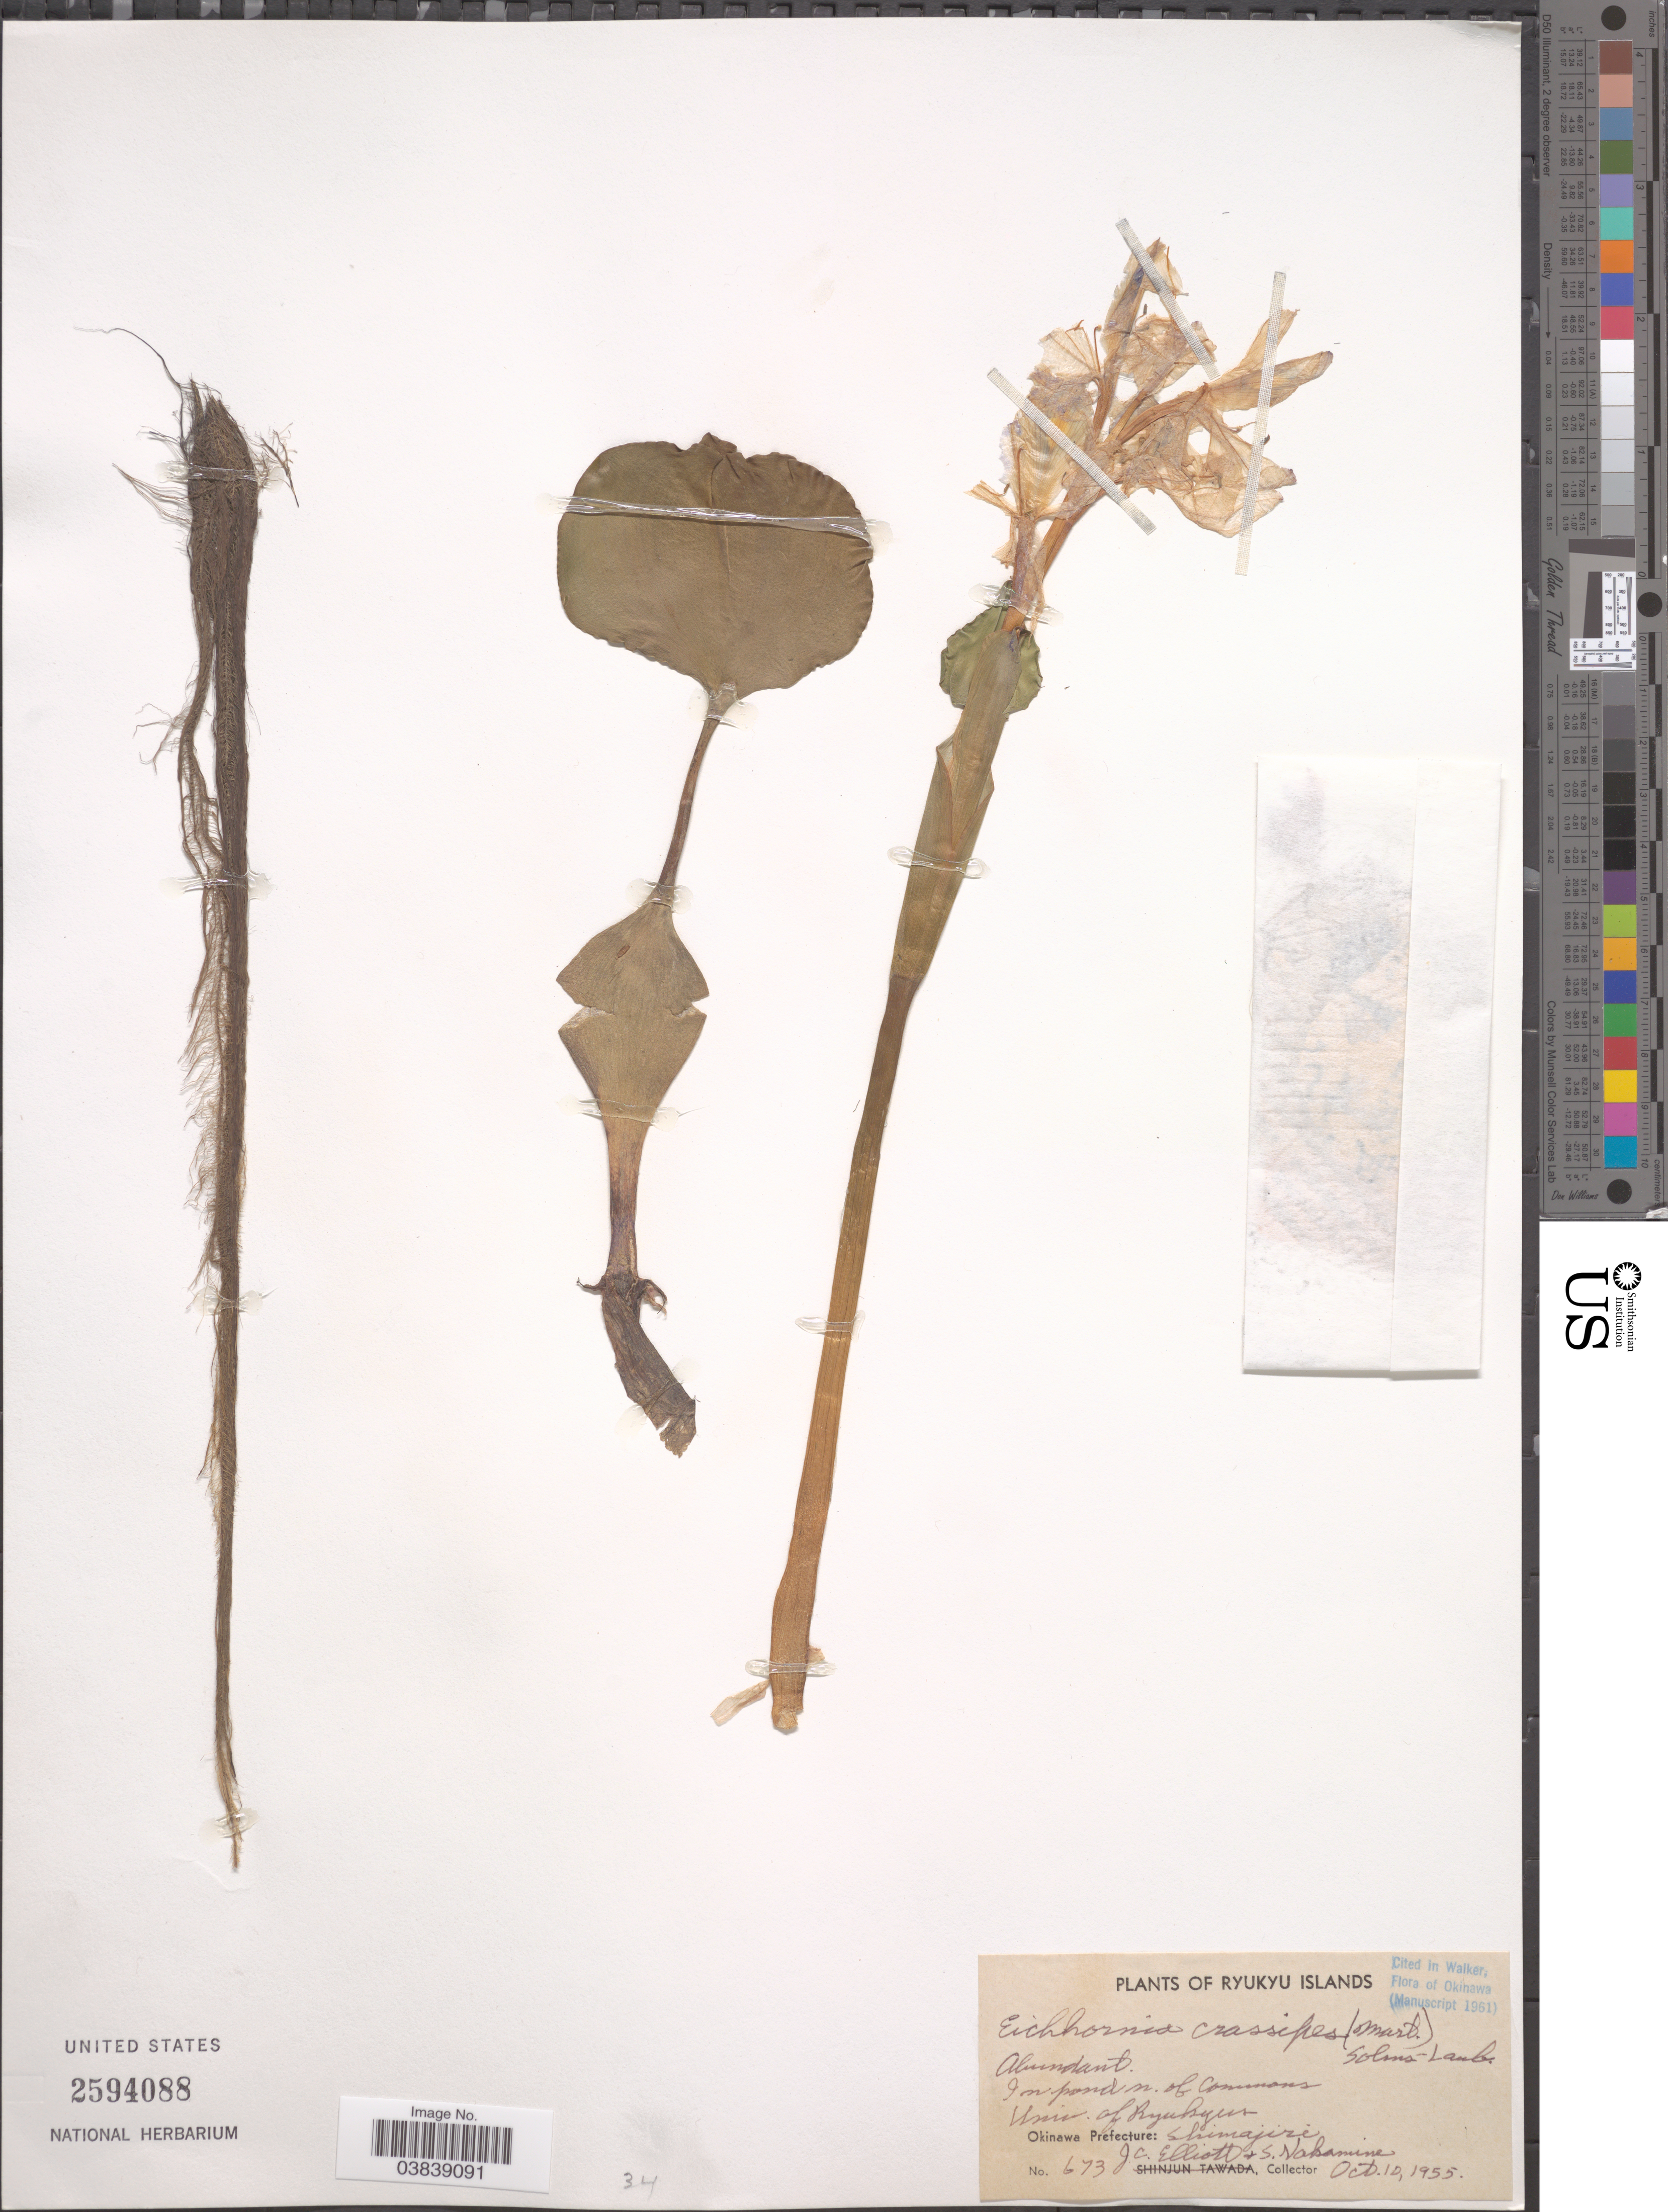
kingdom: Plantae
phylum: Tracheophyta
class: Liliopsida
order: Commelinales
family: Pontederiaceae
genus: Eichhornia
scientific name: Eichhornia crassipes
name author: (Mart.) Solms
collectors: J. C. Elliott & S. Nakamine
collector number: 673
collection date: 1955-10-10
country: Japan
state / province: Okinawa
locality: Ryukyu Islands. Univ. of Ryukyu. Okinawa Prefecture: Shimajiri.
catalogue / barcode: US 2594088